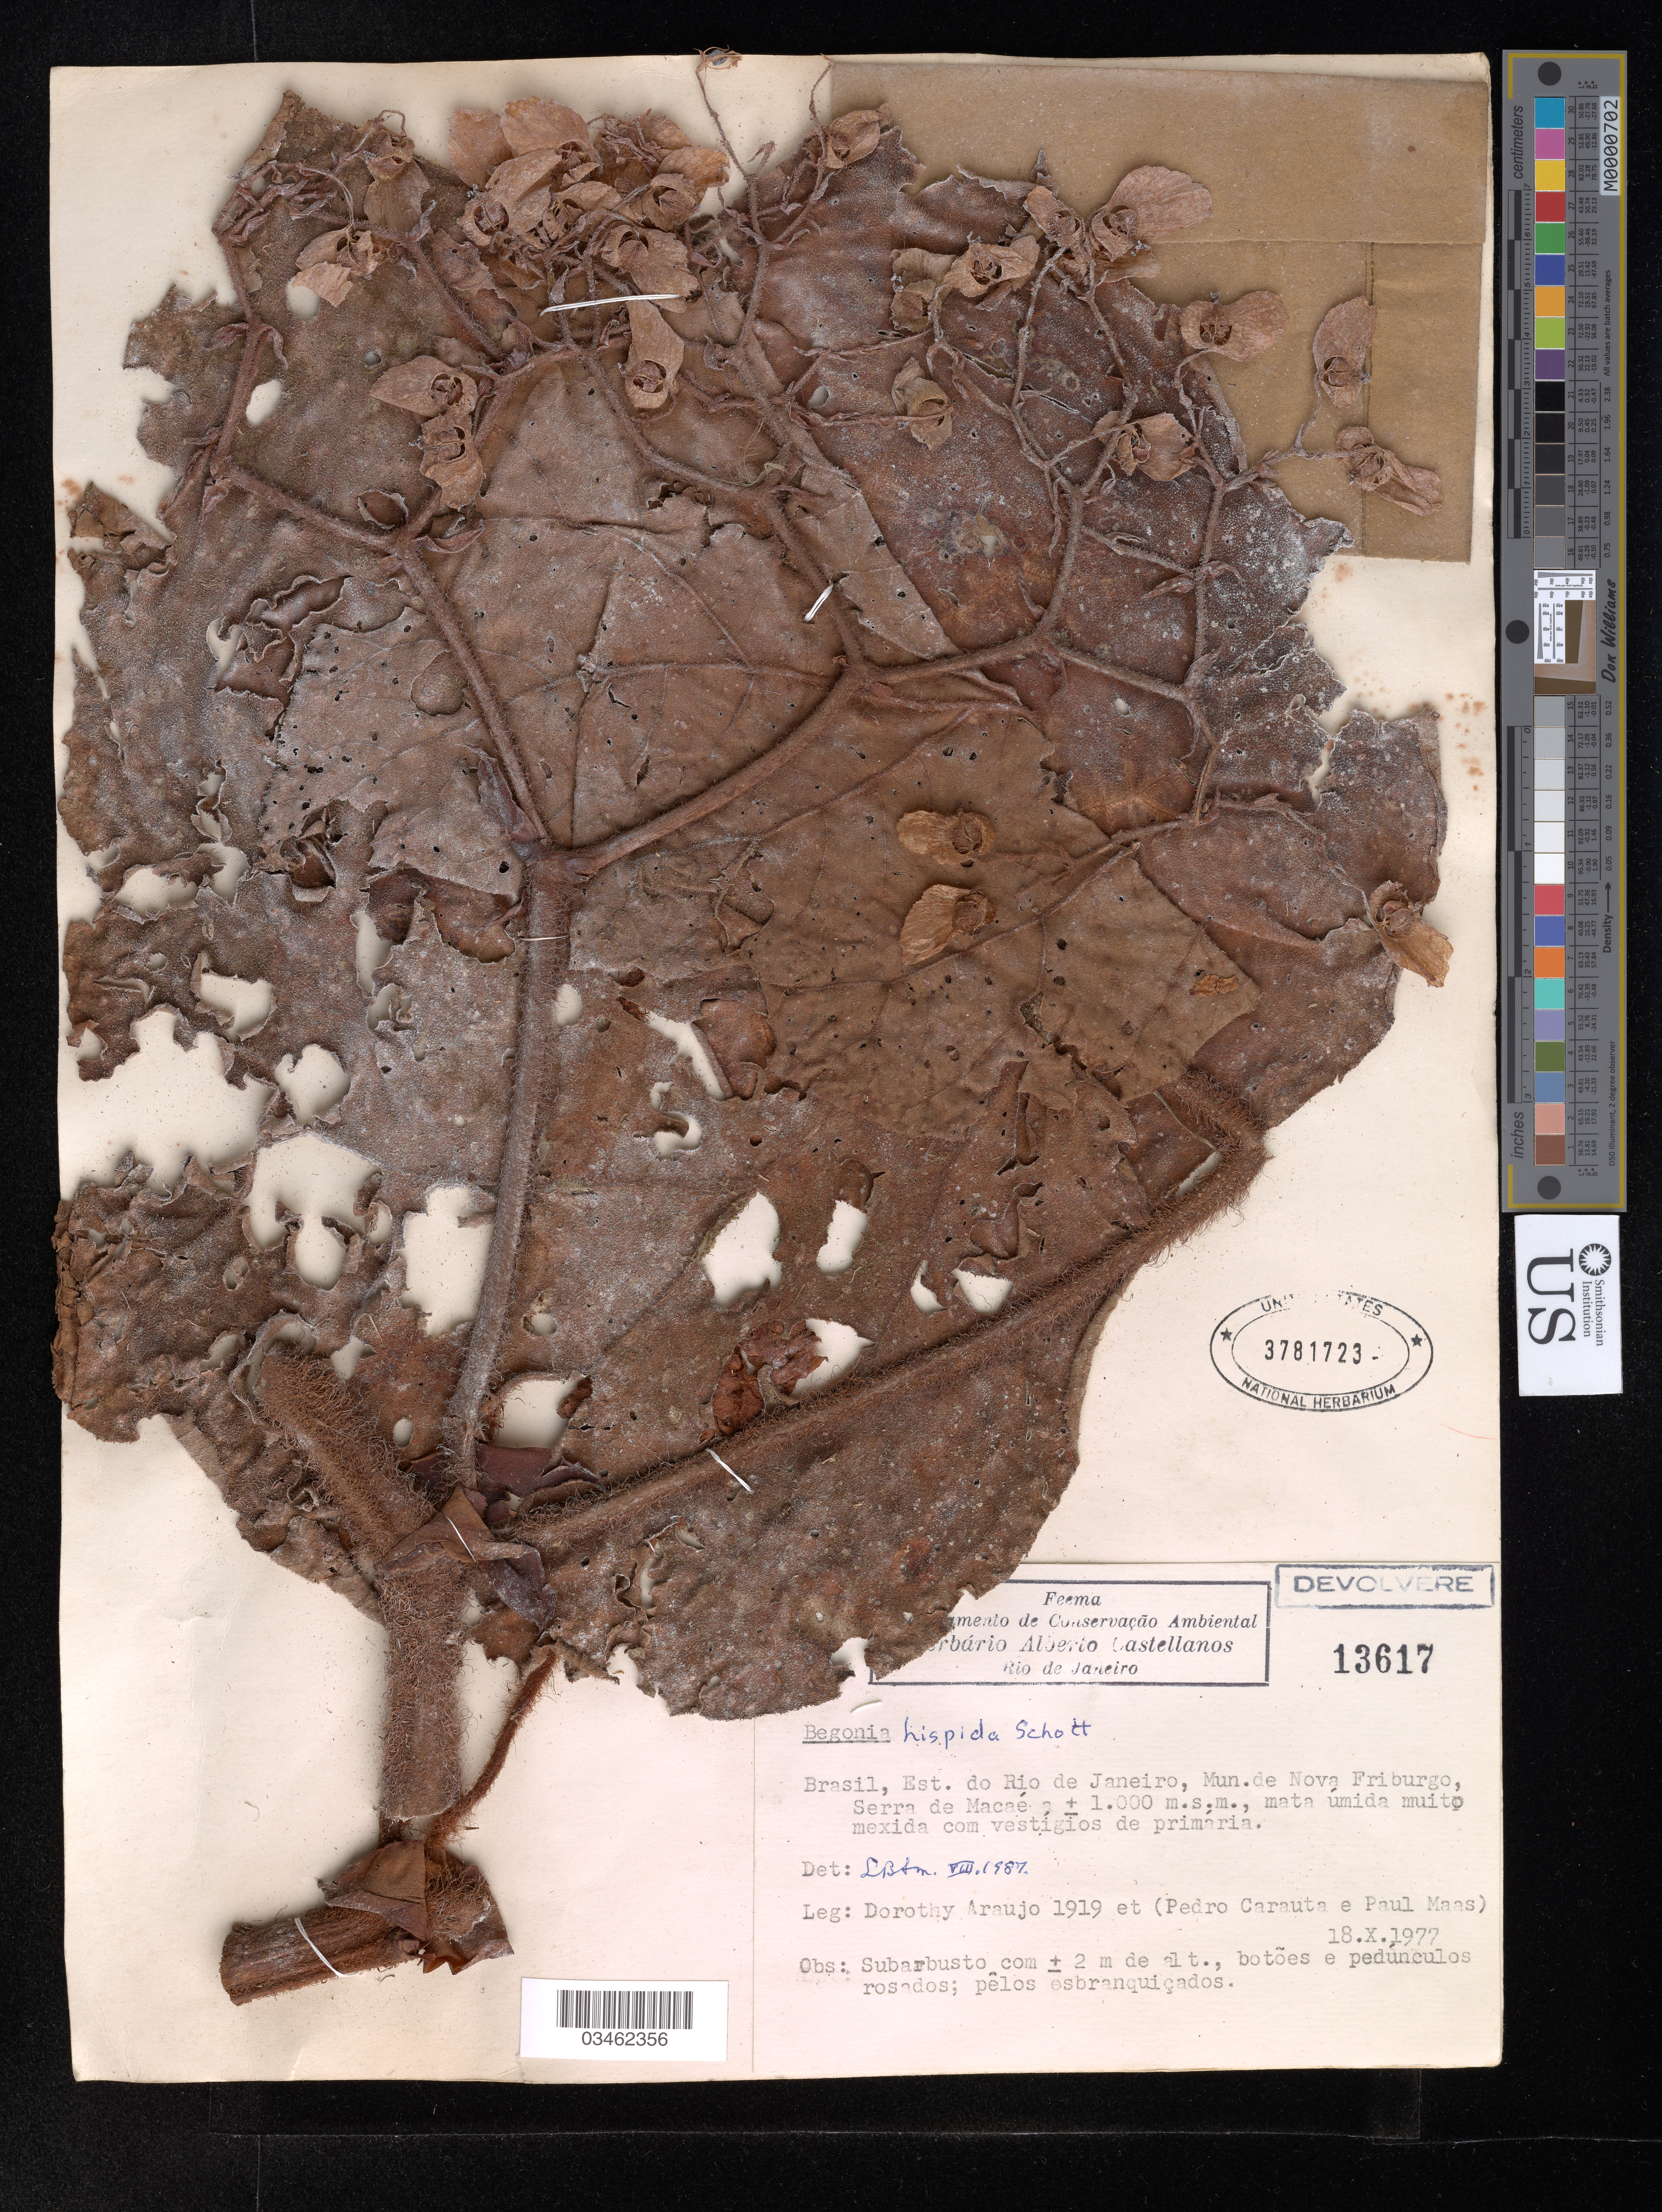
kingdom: Plantae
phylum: Tracheophyta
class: Magnoliopsida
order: Cucurbitales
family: Begoniaceae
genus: Begonia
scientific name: Begonia hispida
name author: Schott ex A. DC.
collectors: D. Araujó, P. Carauta & P. Maas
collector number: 1919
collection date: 1977-10-18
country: Brazil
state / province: Rio de Janeiro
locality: Mun. de Nova Friburgo, Serra de Macaé.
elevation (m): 1000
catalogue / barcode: US 3781723